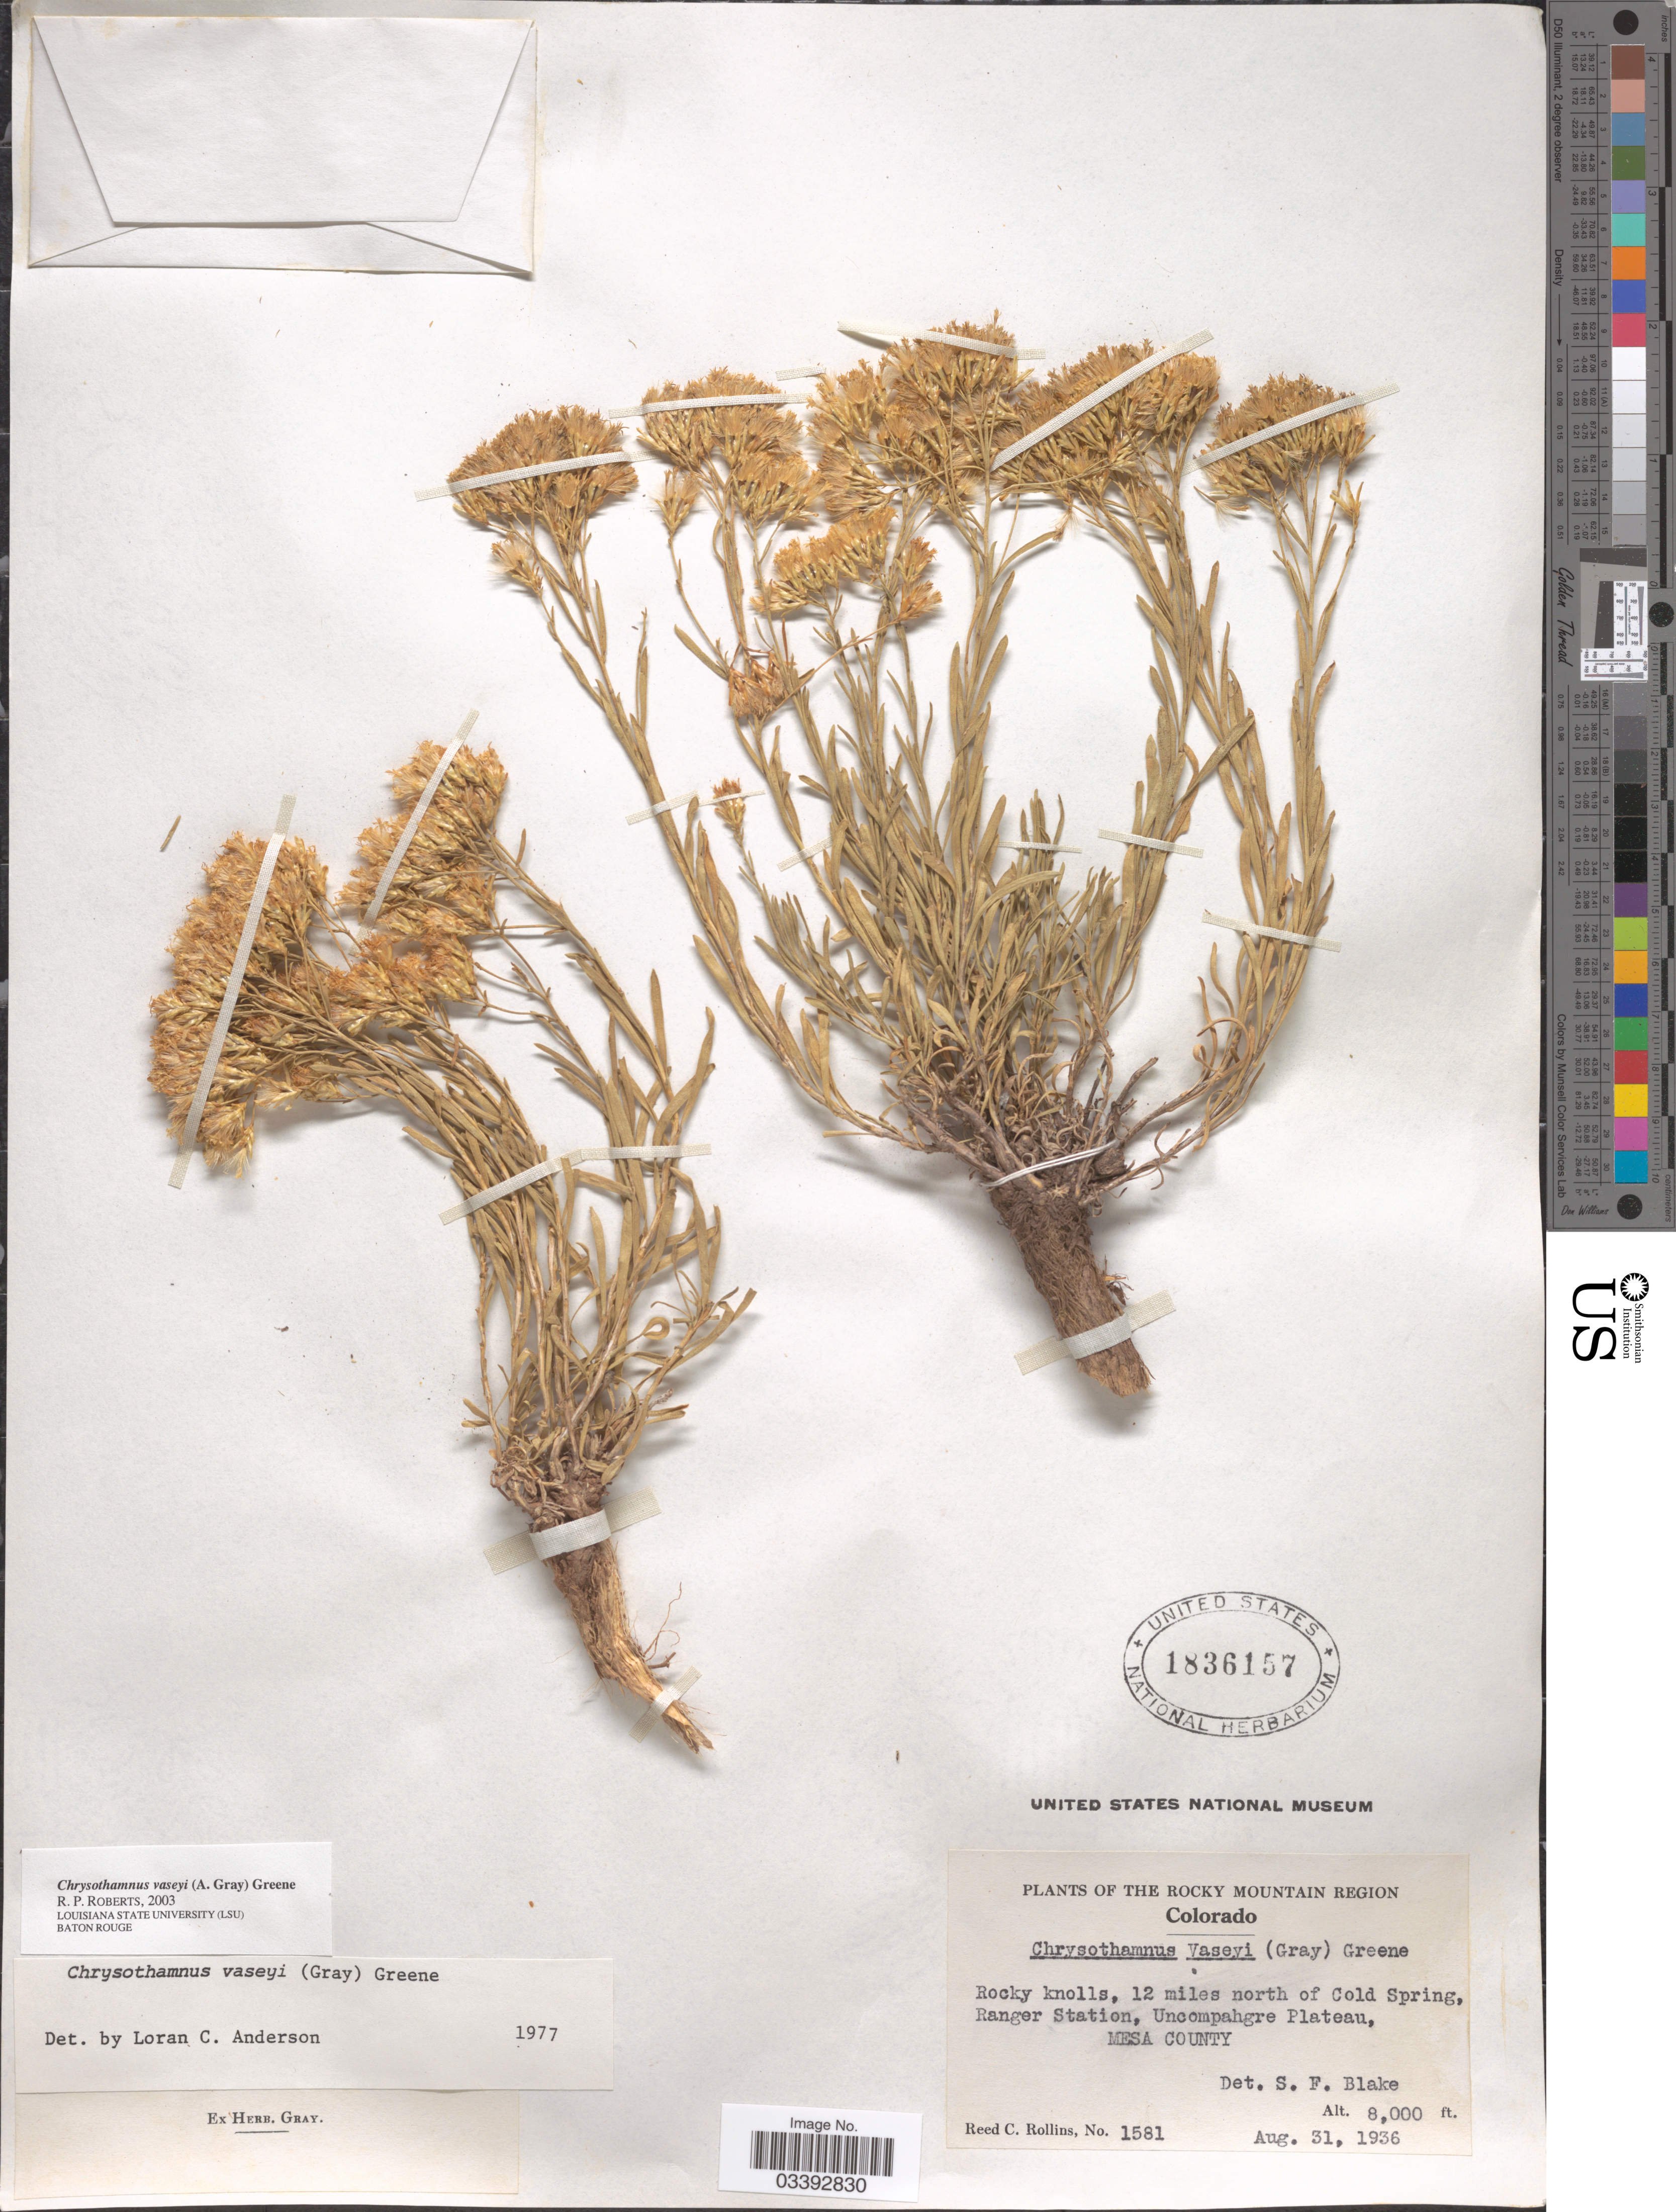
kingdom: Plantae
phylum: Tracheophyta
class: Magnoliopsida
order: Asterales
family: Asteraceae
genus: Chrysothamnus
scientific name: Chrysothamnus vaseyi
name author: (A. Gray) Greene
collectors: R. C. Rollins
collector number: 1581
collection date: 1936-08-31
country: United States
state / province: Colorado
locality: The Rocky Mountain Region, Rocky knolls, 12 miles north of Cold Spring, Ranger Station, Uncompahgre Plateau, Mesa County.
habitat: rocky knolls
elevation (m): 2438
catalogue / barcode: US 1836157